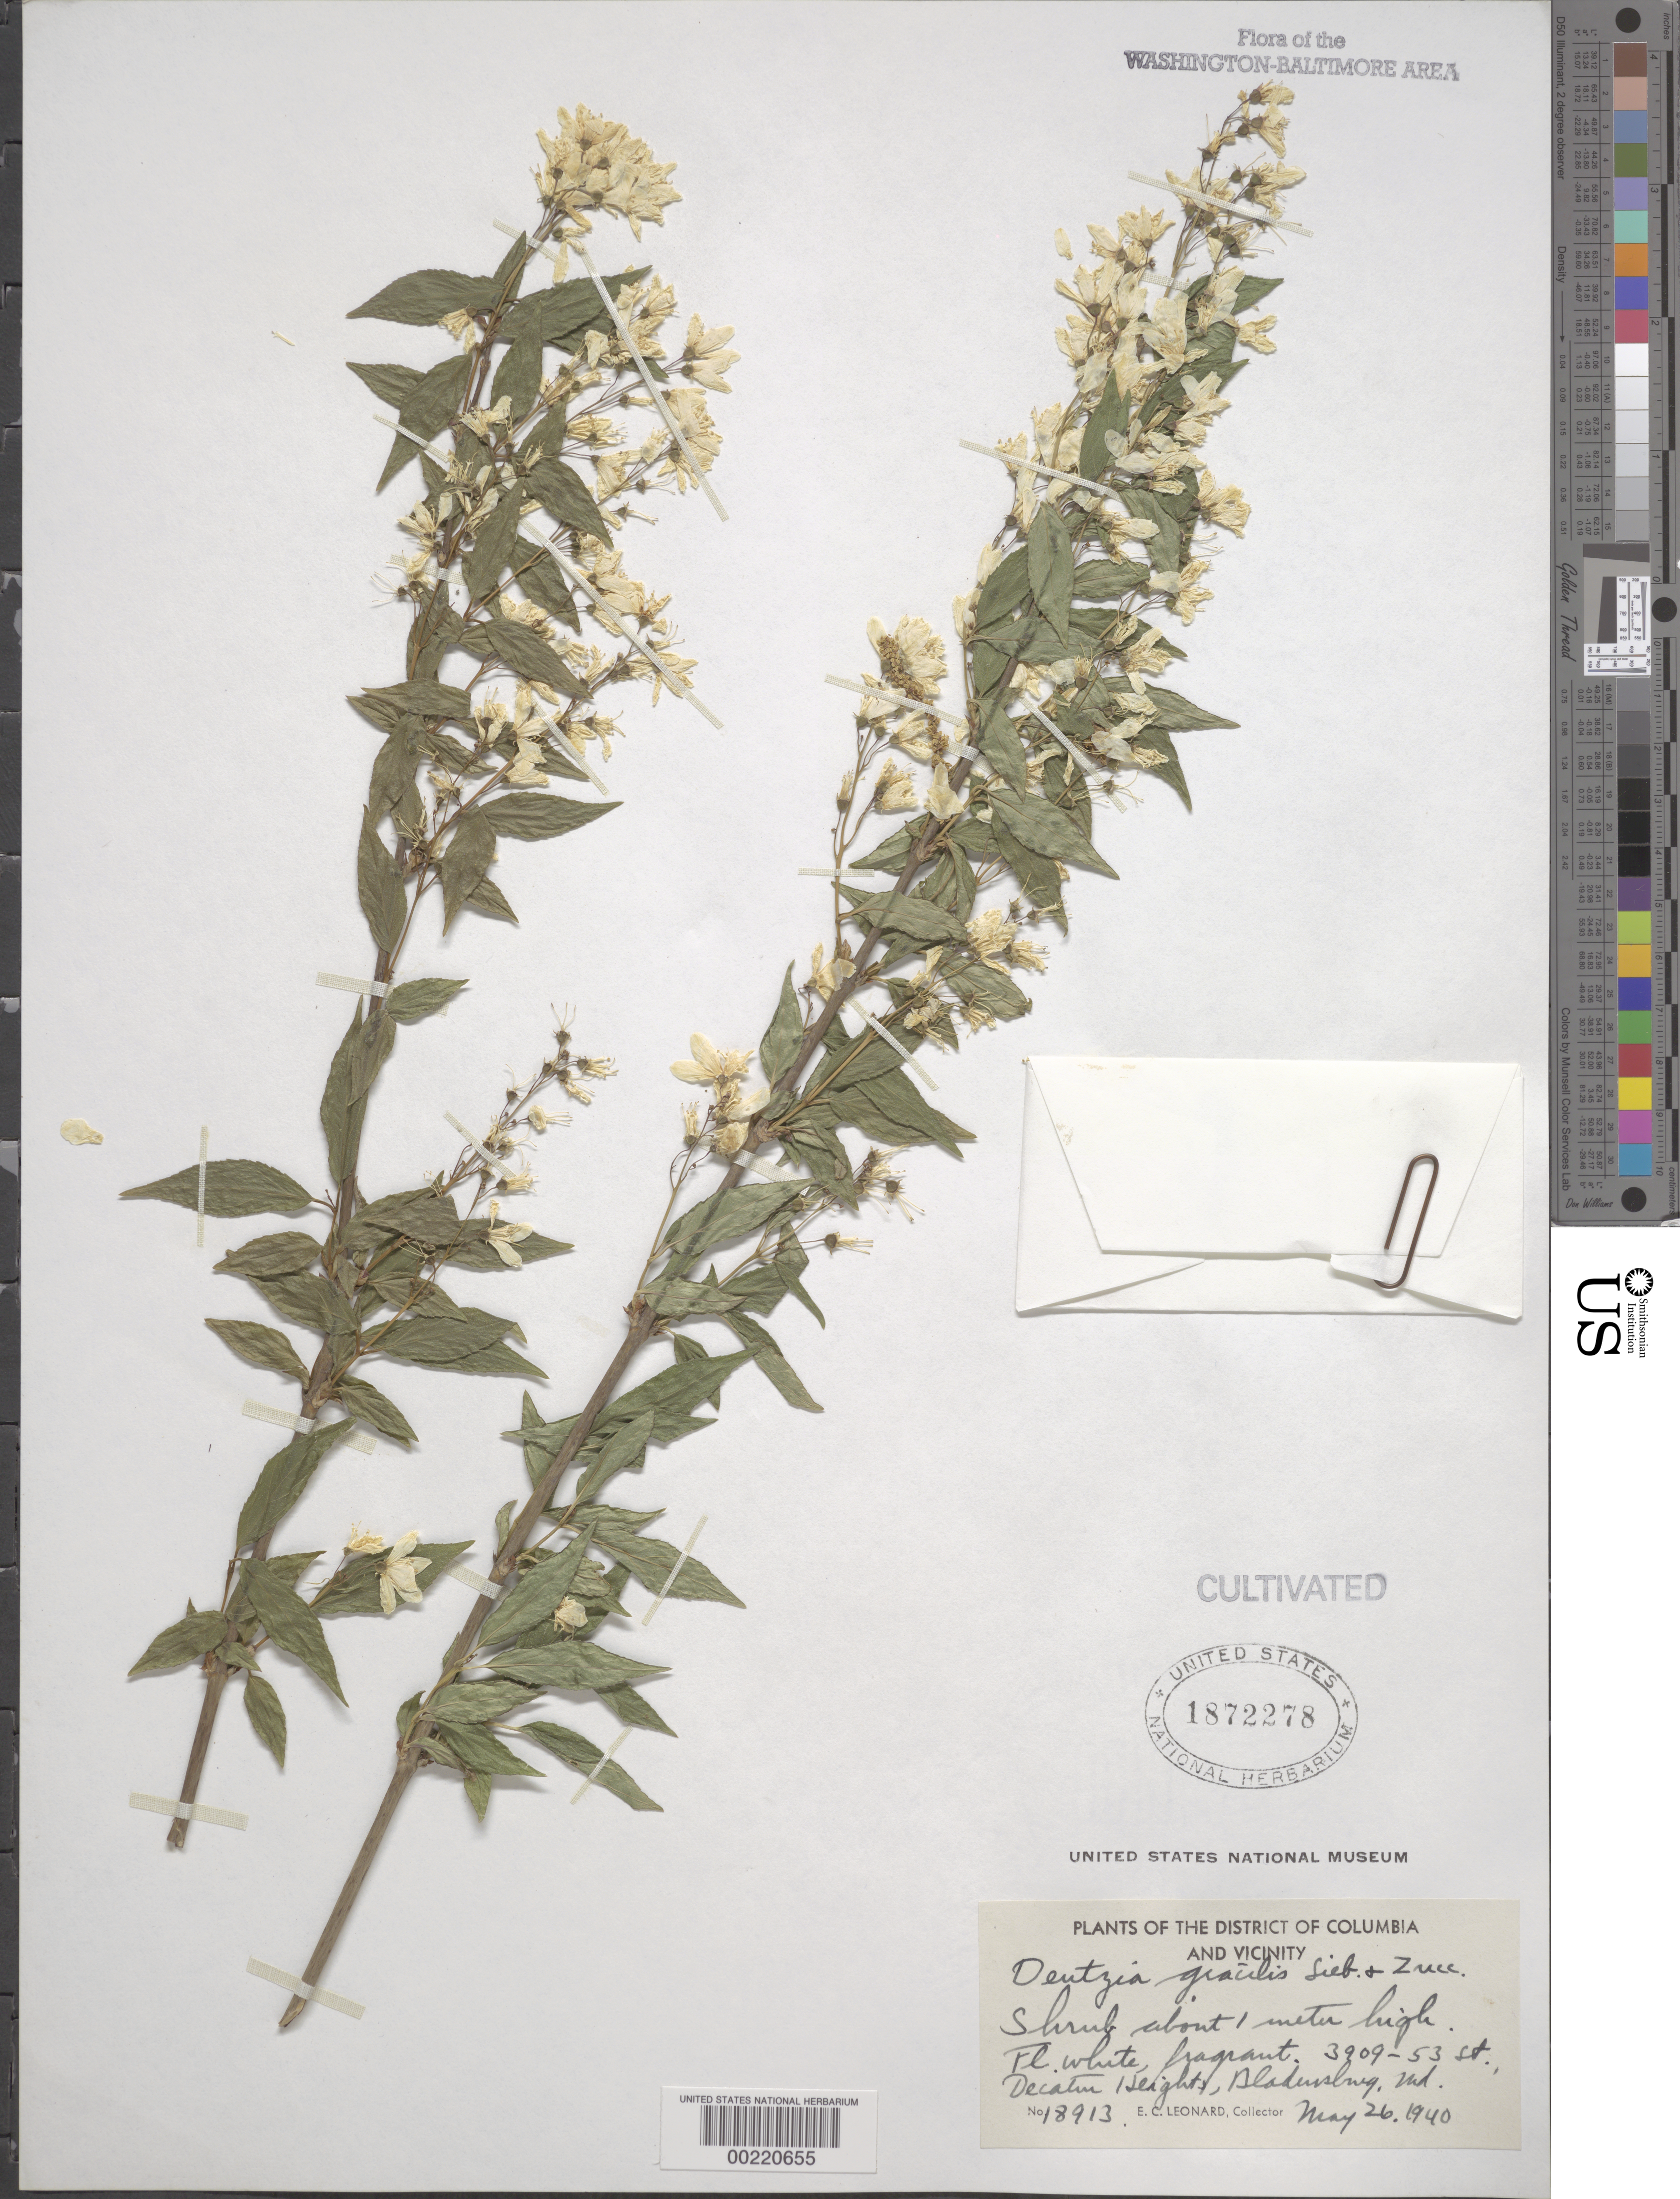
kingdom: Plantae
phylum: Tracheophyta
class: Magnoliopsida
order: Cornales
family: Hydrangeaceae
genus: Deutzia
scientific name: Deutzia gracilis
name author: Siebold & Zucc.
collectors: E. C. Leonard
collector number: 18913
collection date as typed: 26 May 1940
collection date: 1940-05-26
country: United States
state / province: Maryland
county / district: Prince George's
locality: Bladensburg, Decatur Heights, 3909 53rd St.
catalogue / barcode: US 1872278